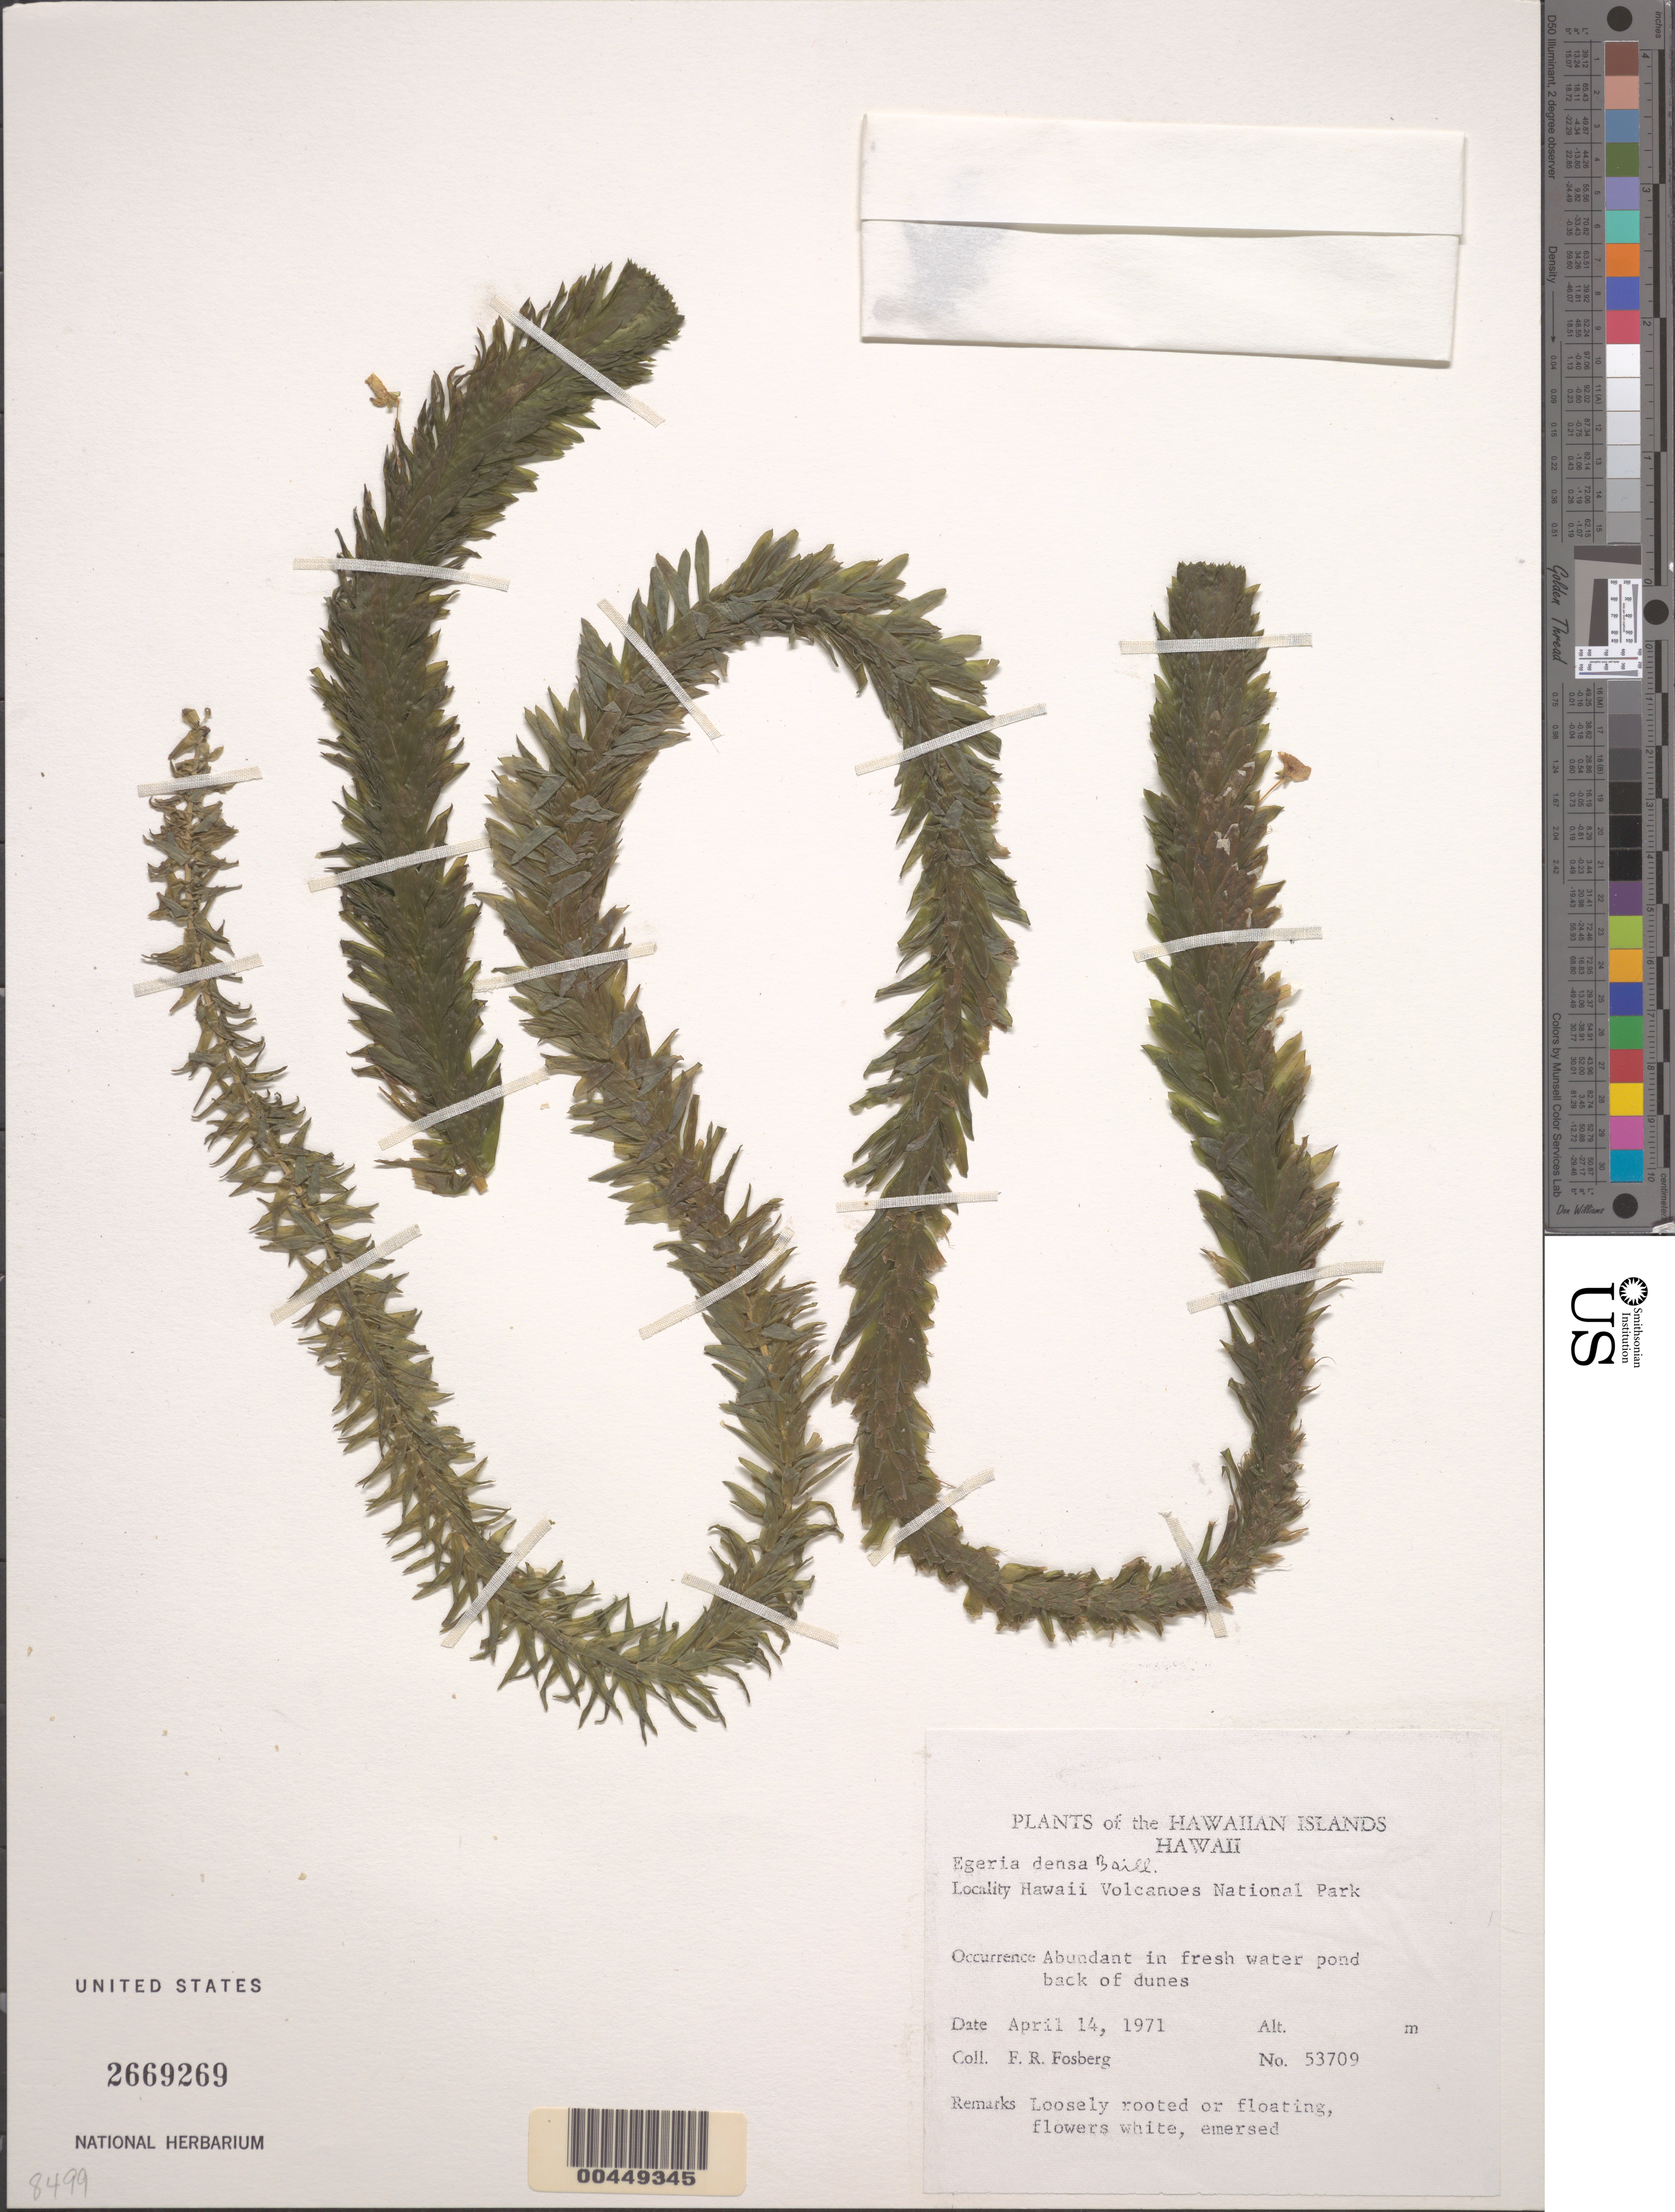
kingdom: Plantae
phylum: Tracheophyta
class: Liliopsida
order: Alismatales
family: Hydrocharitaceae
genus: Egeria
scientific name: Egeria densa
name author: Planch.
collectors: F. R. Fosberg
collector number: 53709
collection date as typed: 14 Apr 1971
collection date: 1971-04-14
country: United States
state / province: Hawaii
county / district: Hawaii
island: Hawaii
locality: Hawaii Volcanoes Nat Park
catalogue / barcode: US 2669269